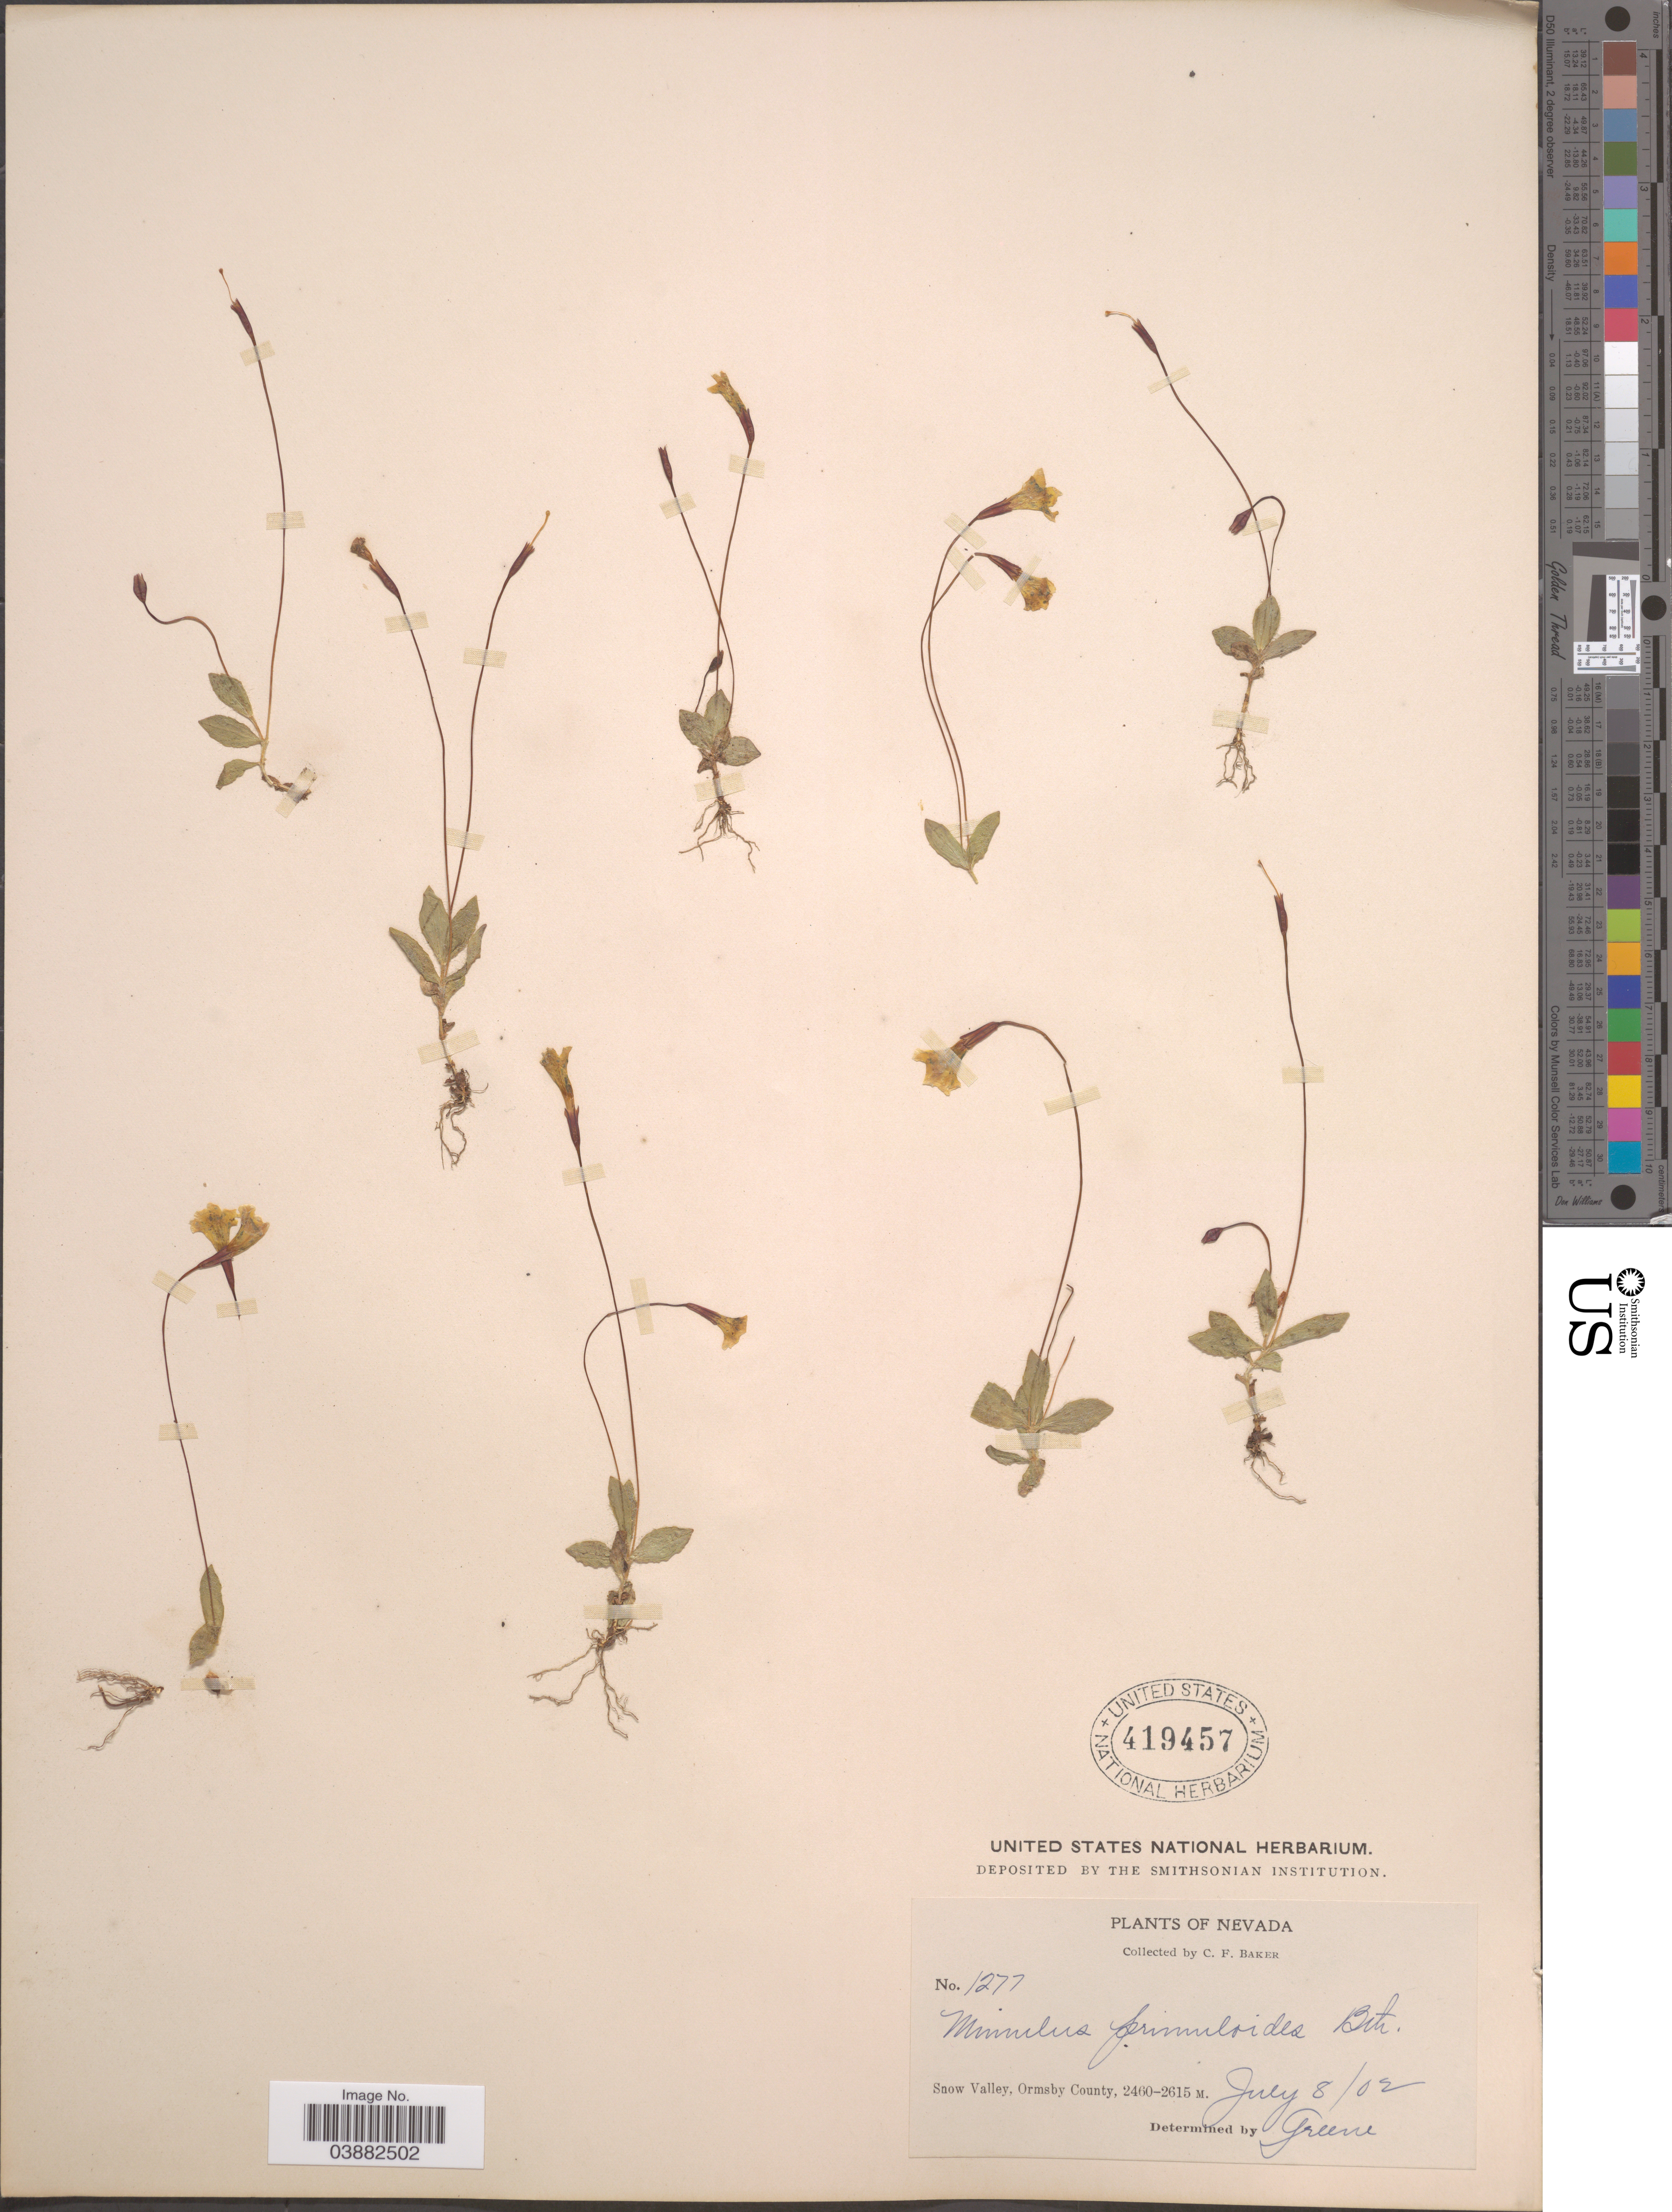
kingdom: Plantae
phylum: Tracheophyta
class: Magnoliopsida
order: Lamiales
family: Phrymaceae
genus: Mimulus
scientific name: Mimulus pilosellus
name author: Greene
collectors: C. F. Baker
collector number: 1277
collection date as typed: Transcribed d/m/y: 8/7/2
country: United States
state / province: Nevada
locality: Snow Valley, Ormsby County.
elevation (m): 2460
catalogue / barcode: US 419457